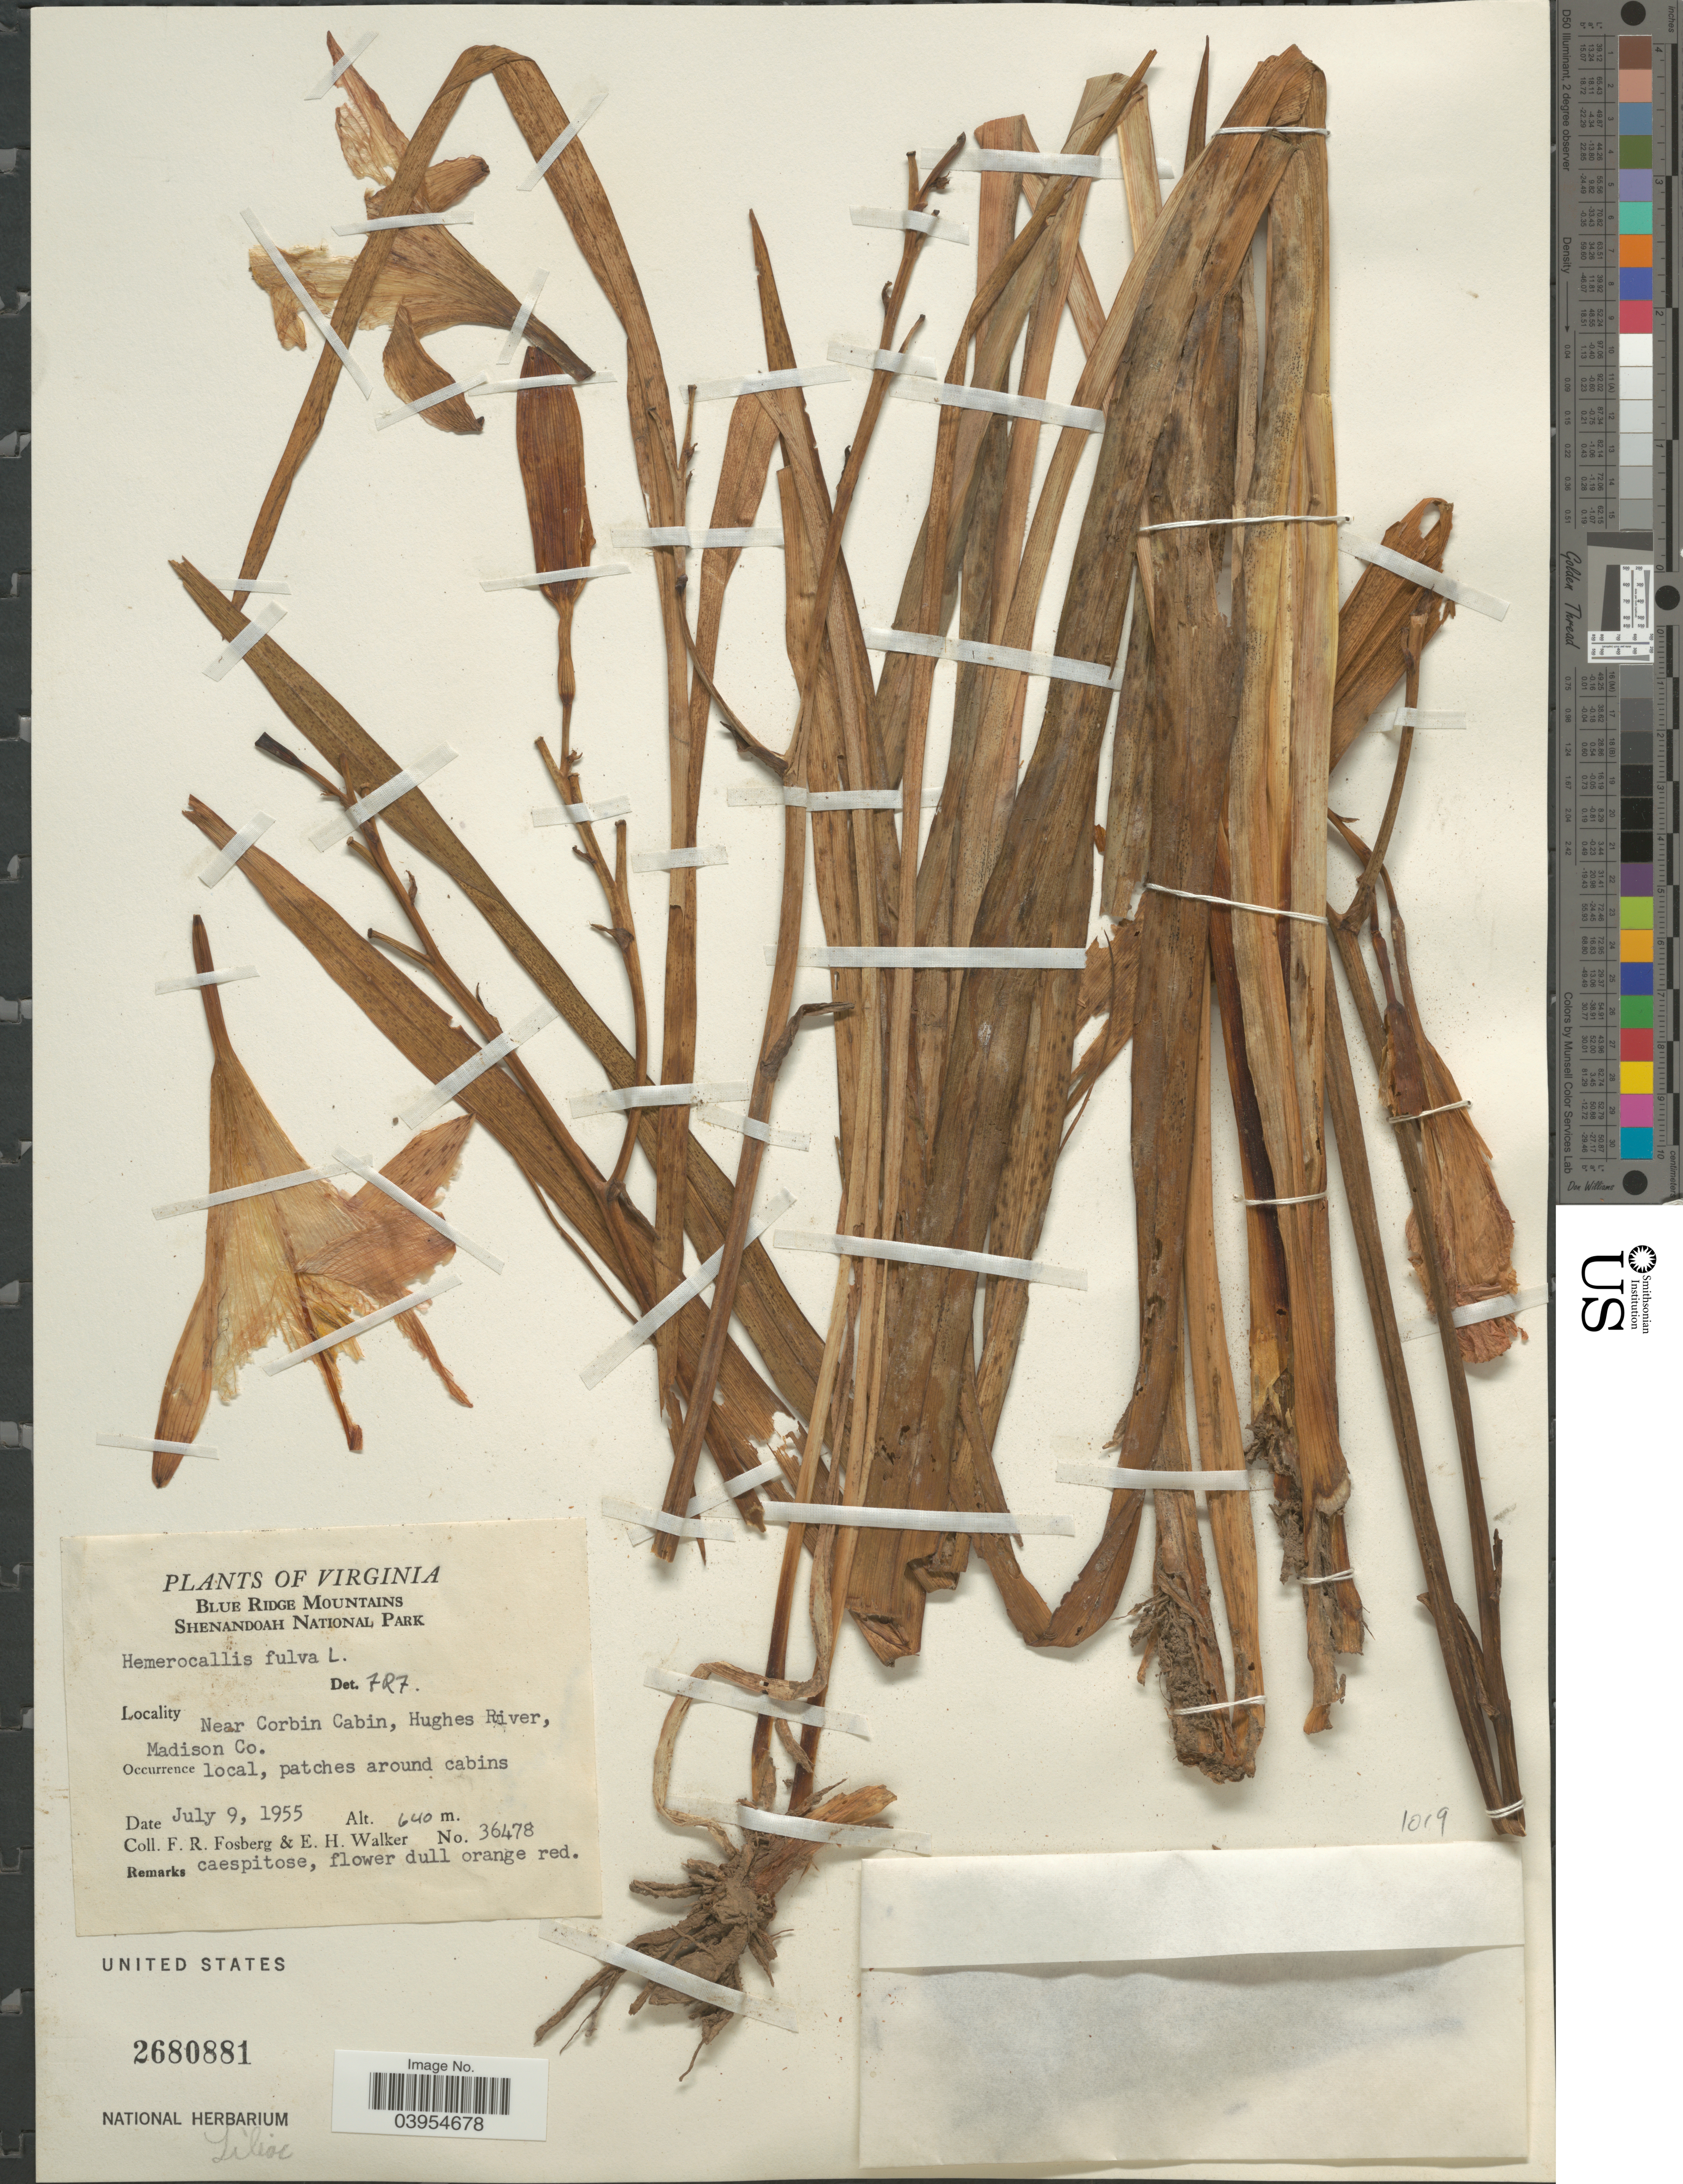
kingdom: Plantae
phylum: Tracheophyta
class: Liliopsida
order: Asparagales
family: Asphodelaceae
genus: Hemerocallis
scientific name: Hemerocallis fulva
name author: L.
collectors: F. R. Fosberg & E. H. Walker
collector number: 36478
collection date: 1955-07-09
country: United States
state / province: Virginia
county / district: Madison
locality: Blue Ridge Mountains. Shenandoah National Park. Near Corbin Cabin, hughes River, Madison Co.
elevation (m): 640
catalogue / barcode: US 2680881